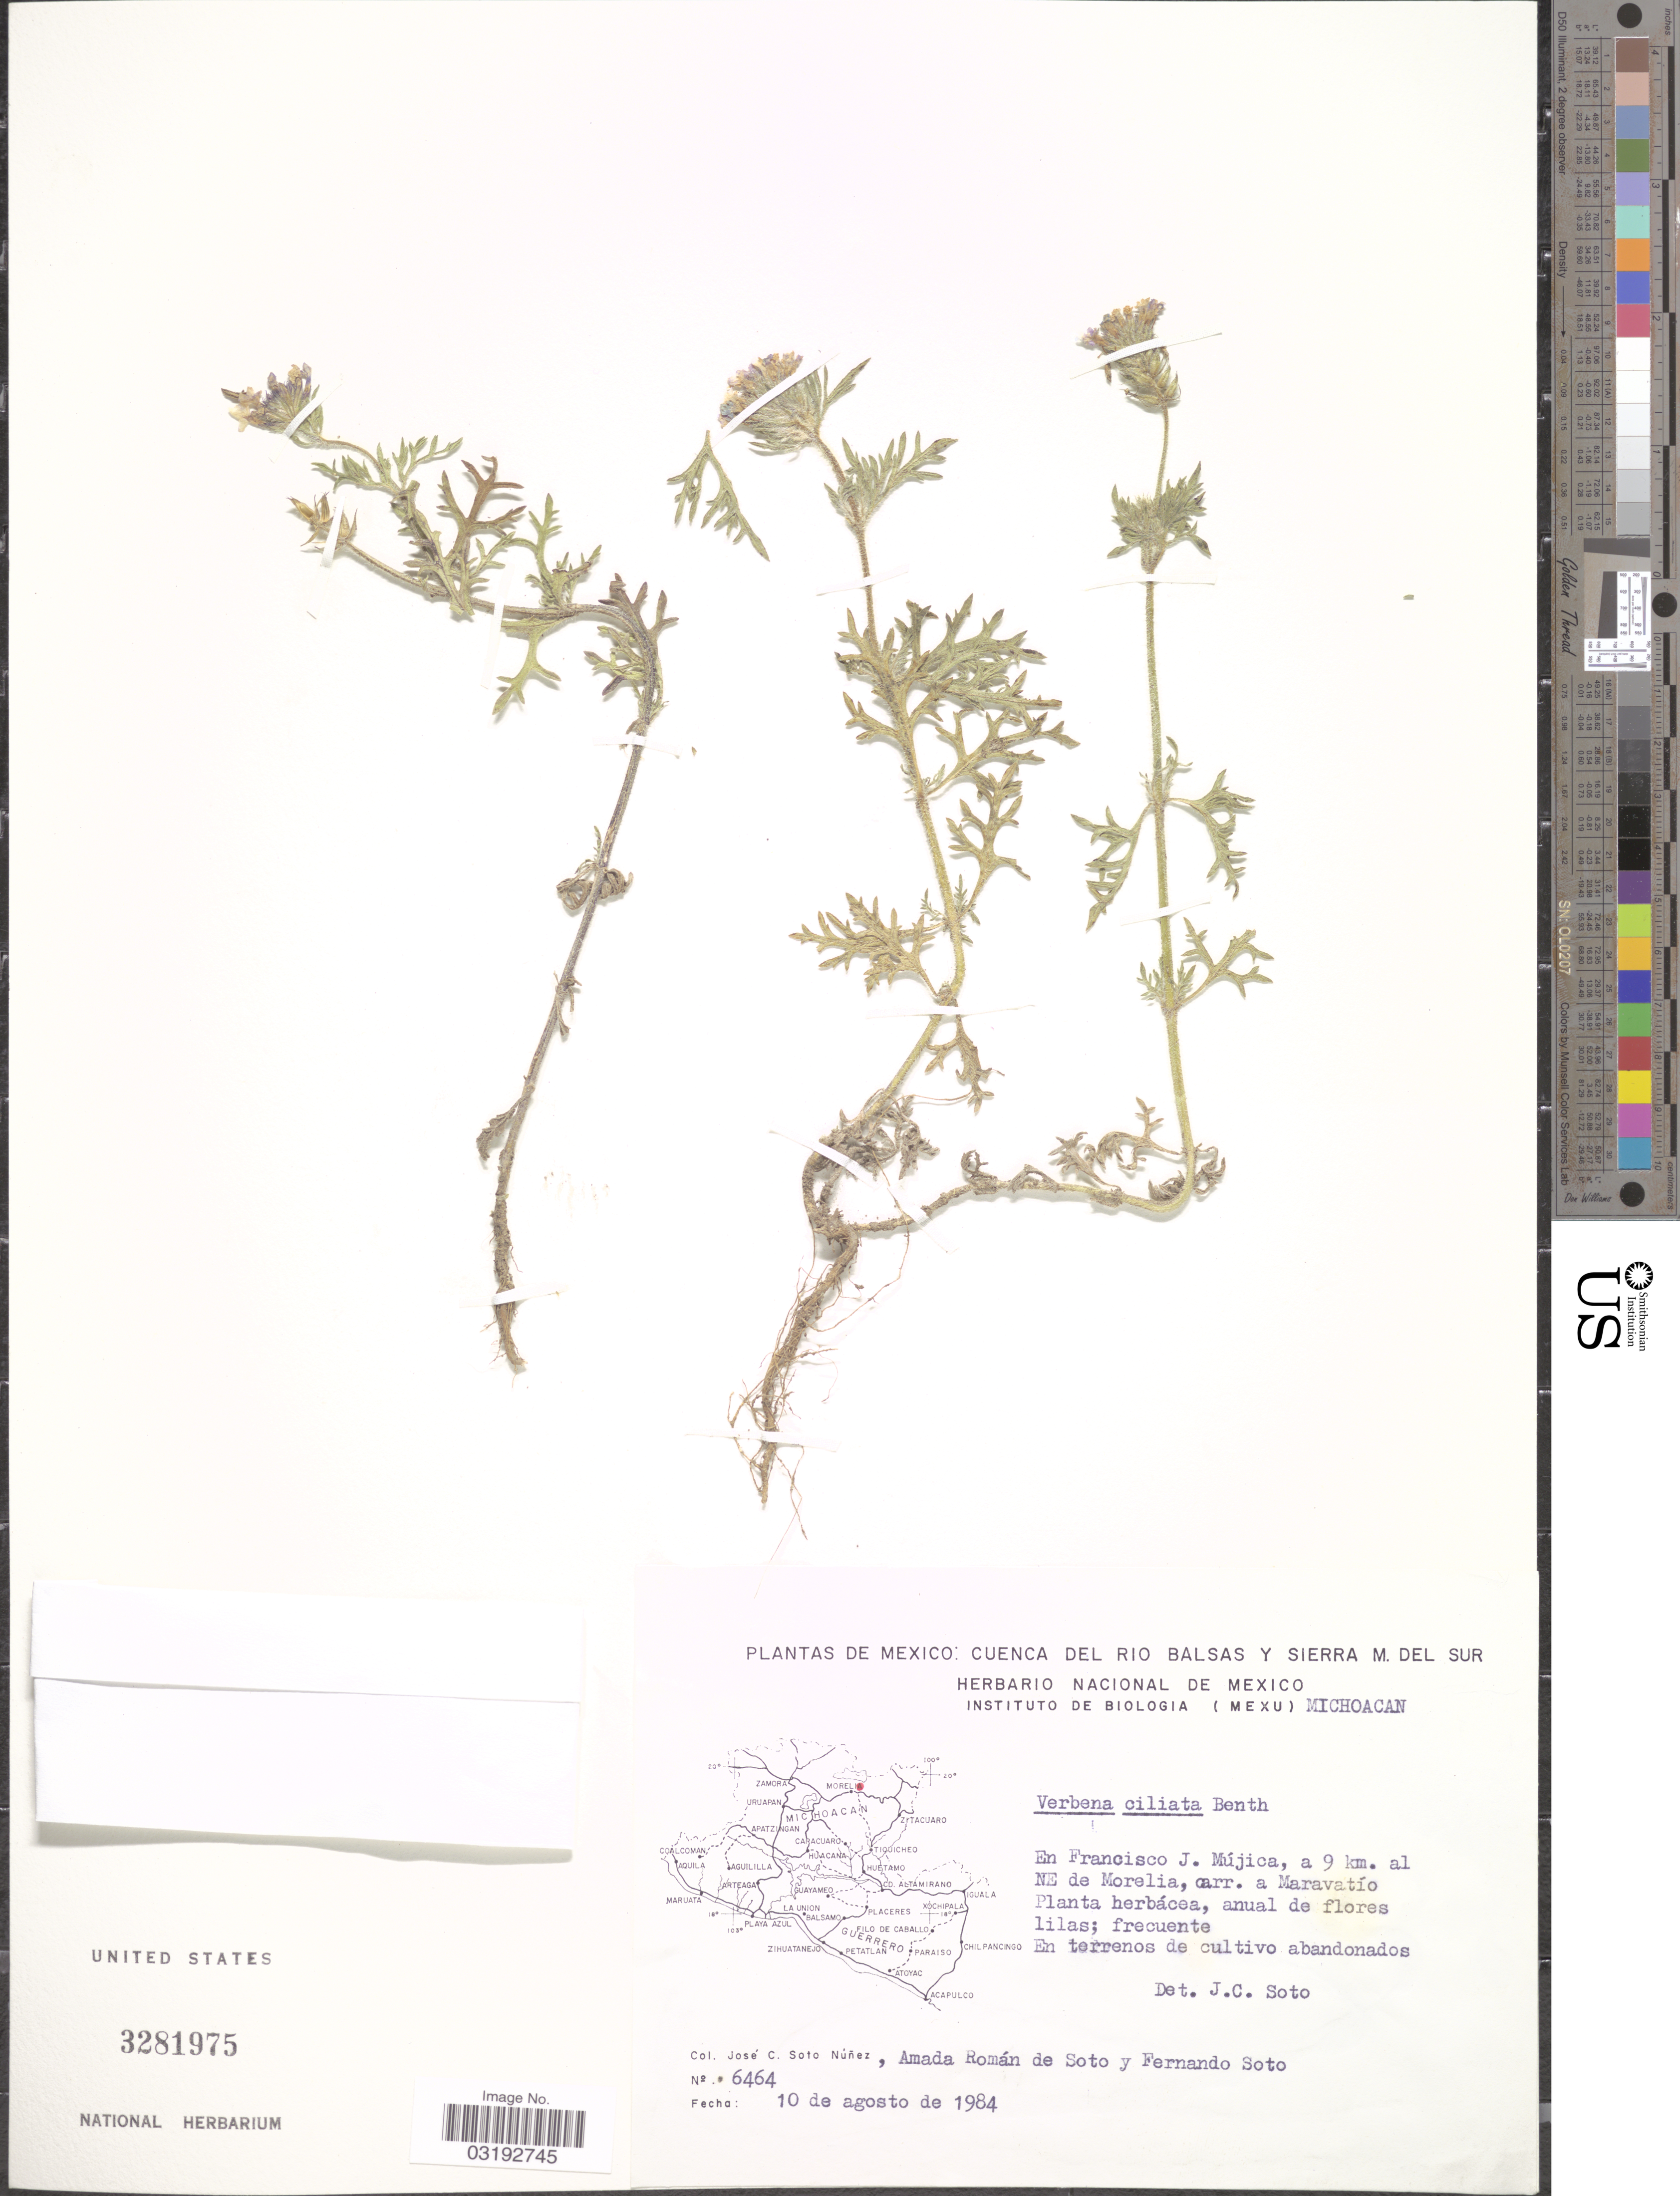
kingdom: Plantae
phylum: Tracheophyta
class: Magnoliopsida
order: Lamiales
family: Verbenaceae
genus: Verbena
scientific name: Verbena ciliata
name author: Benth.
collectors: J. Soto & Roman de Soto, A.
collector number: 6464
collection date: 1984-08-10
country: Mexico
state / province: Michoacán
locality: Cuenca del Rio Balsas y Sierra M. del Sur. En Francisco J. Mújuca, a 9 km. al NE de Morelia, carr. a Maravatío.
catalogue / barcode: US 3281975